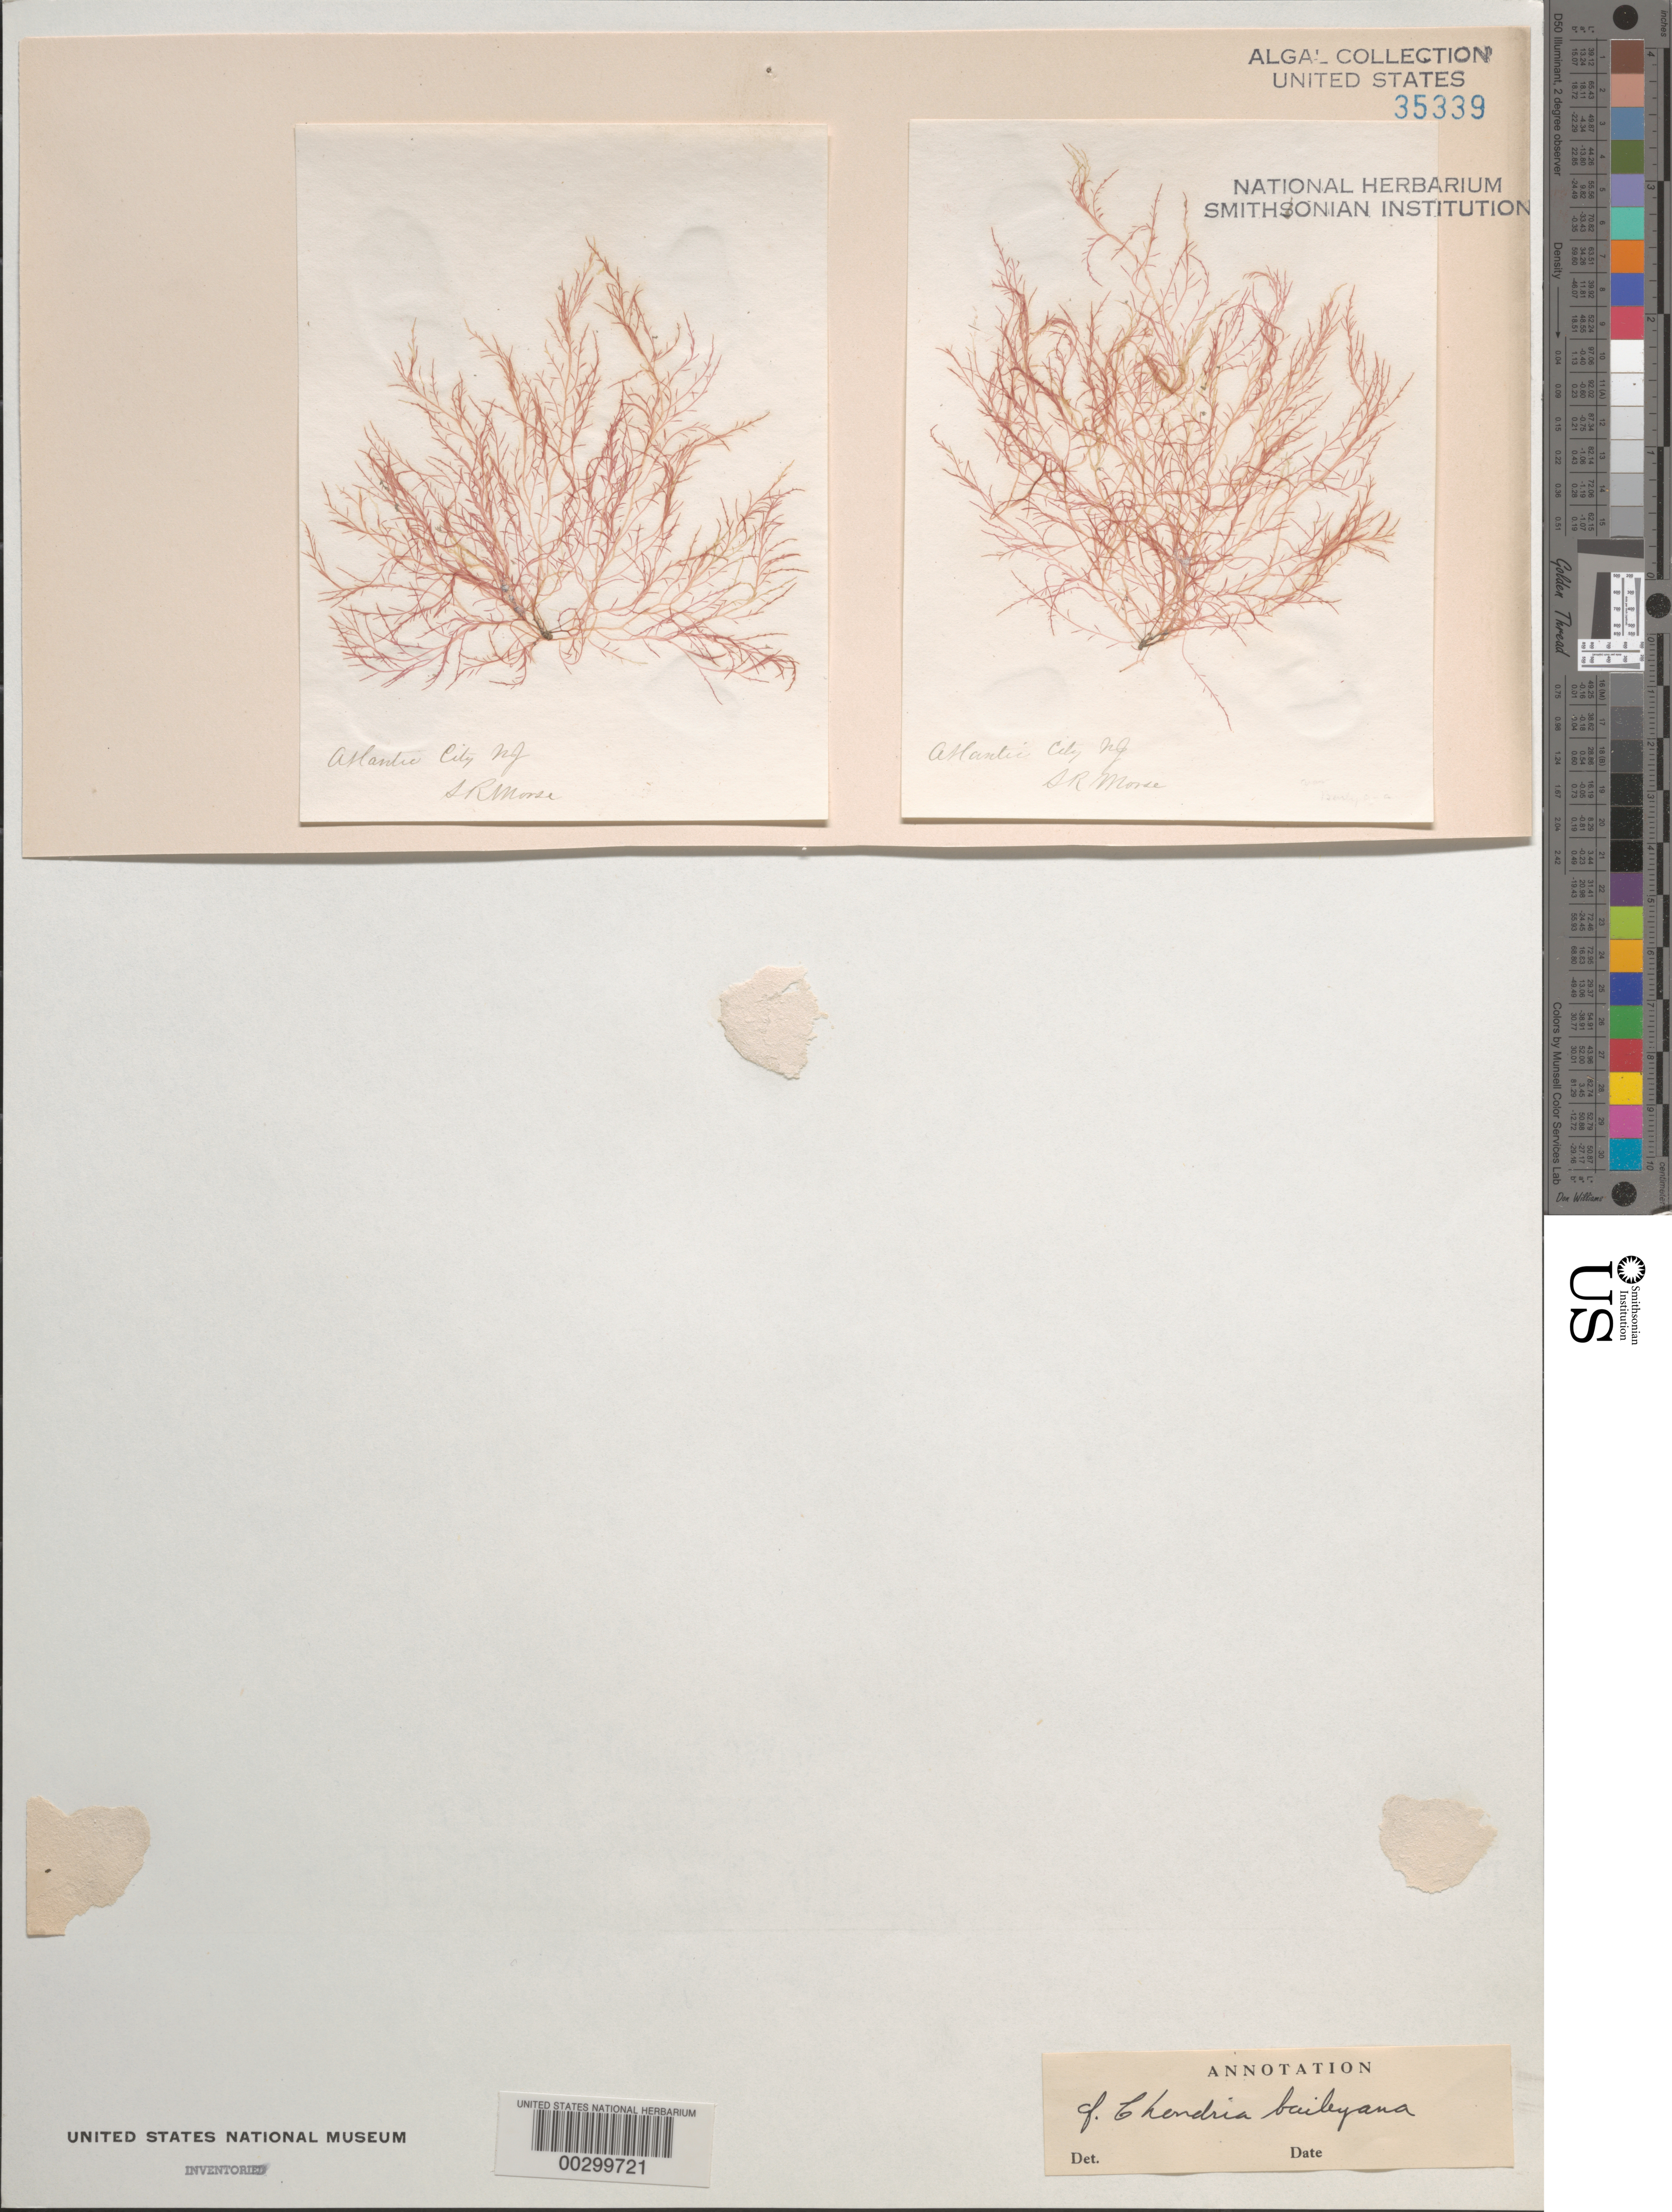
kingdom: Plantae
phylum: Rhodophyta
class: Florideophyceae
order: Ceramiales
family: Rhodomelaceae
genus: Chondria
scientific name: Chondria baileyana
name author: (Mont.) Harv.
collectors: S. Morse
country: United States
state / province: New Jersey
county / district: Atlantic County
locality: Atlantic City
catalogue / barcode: US 35339